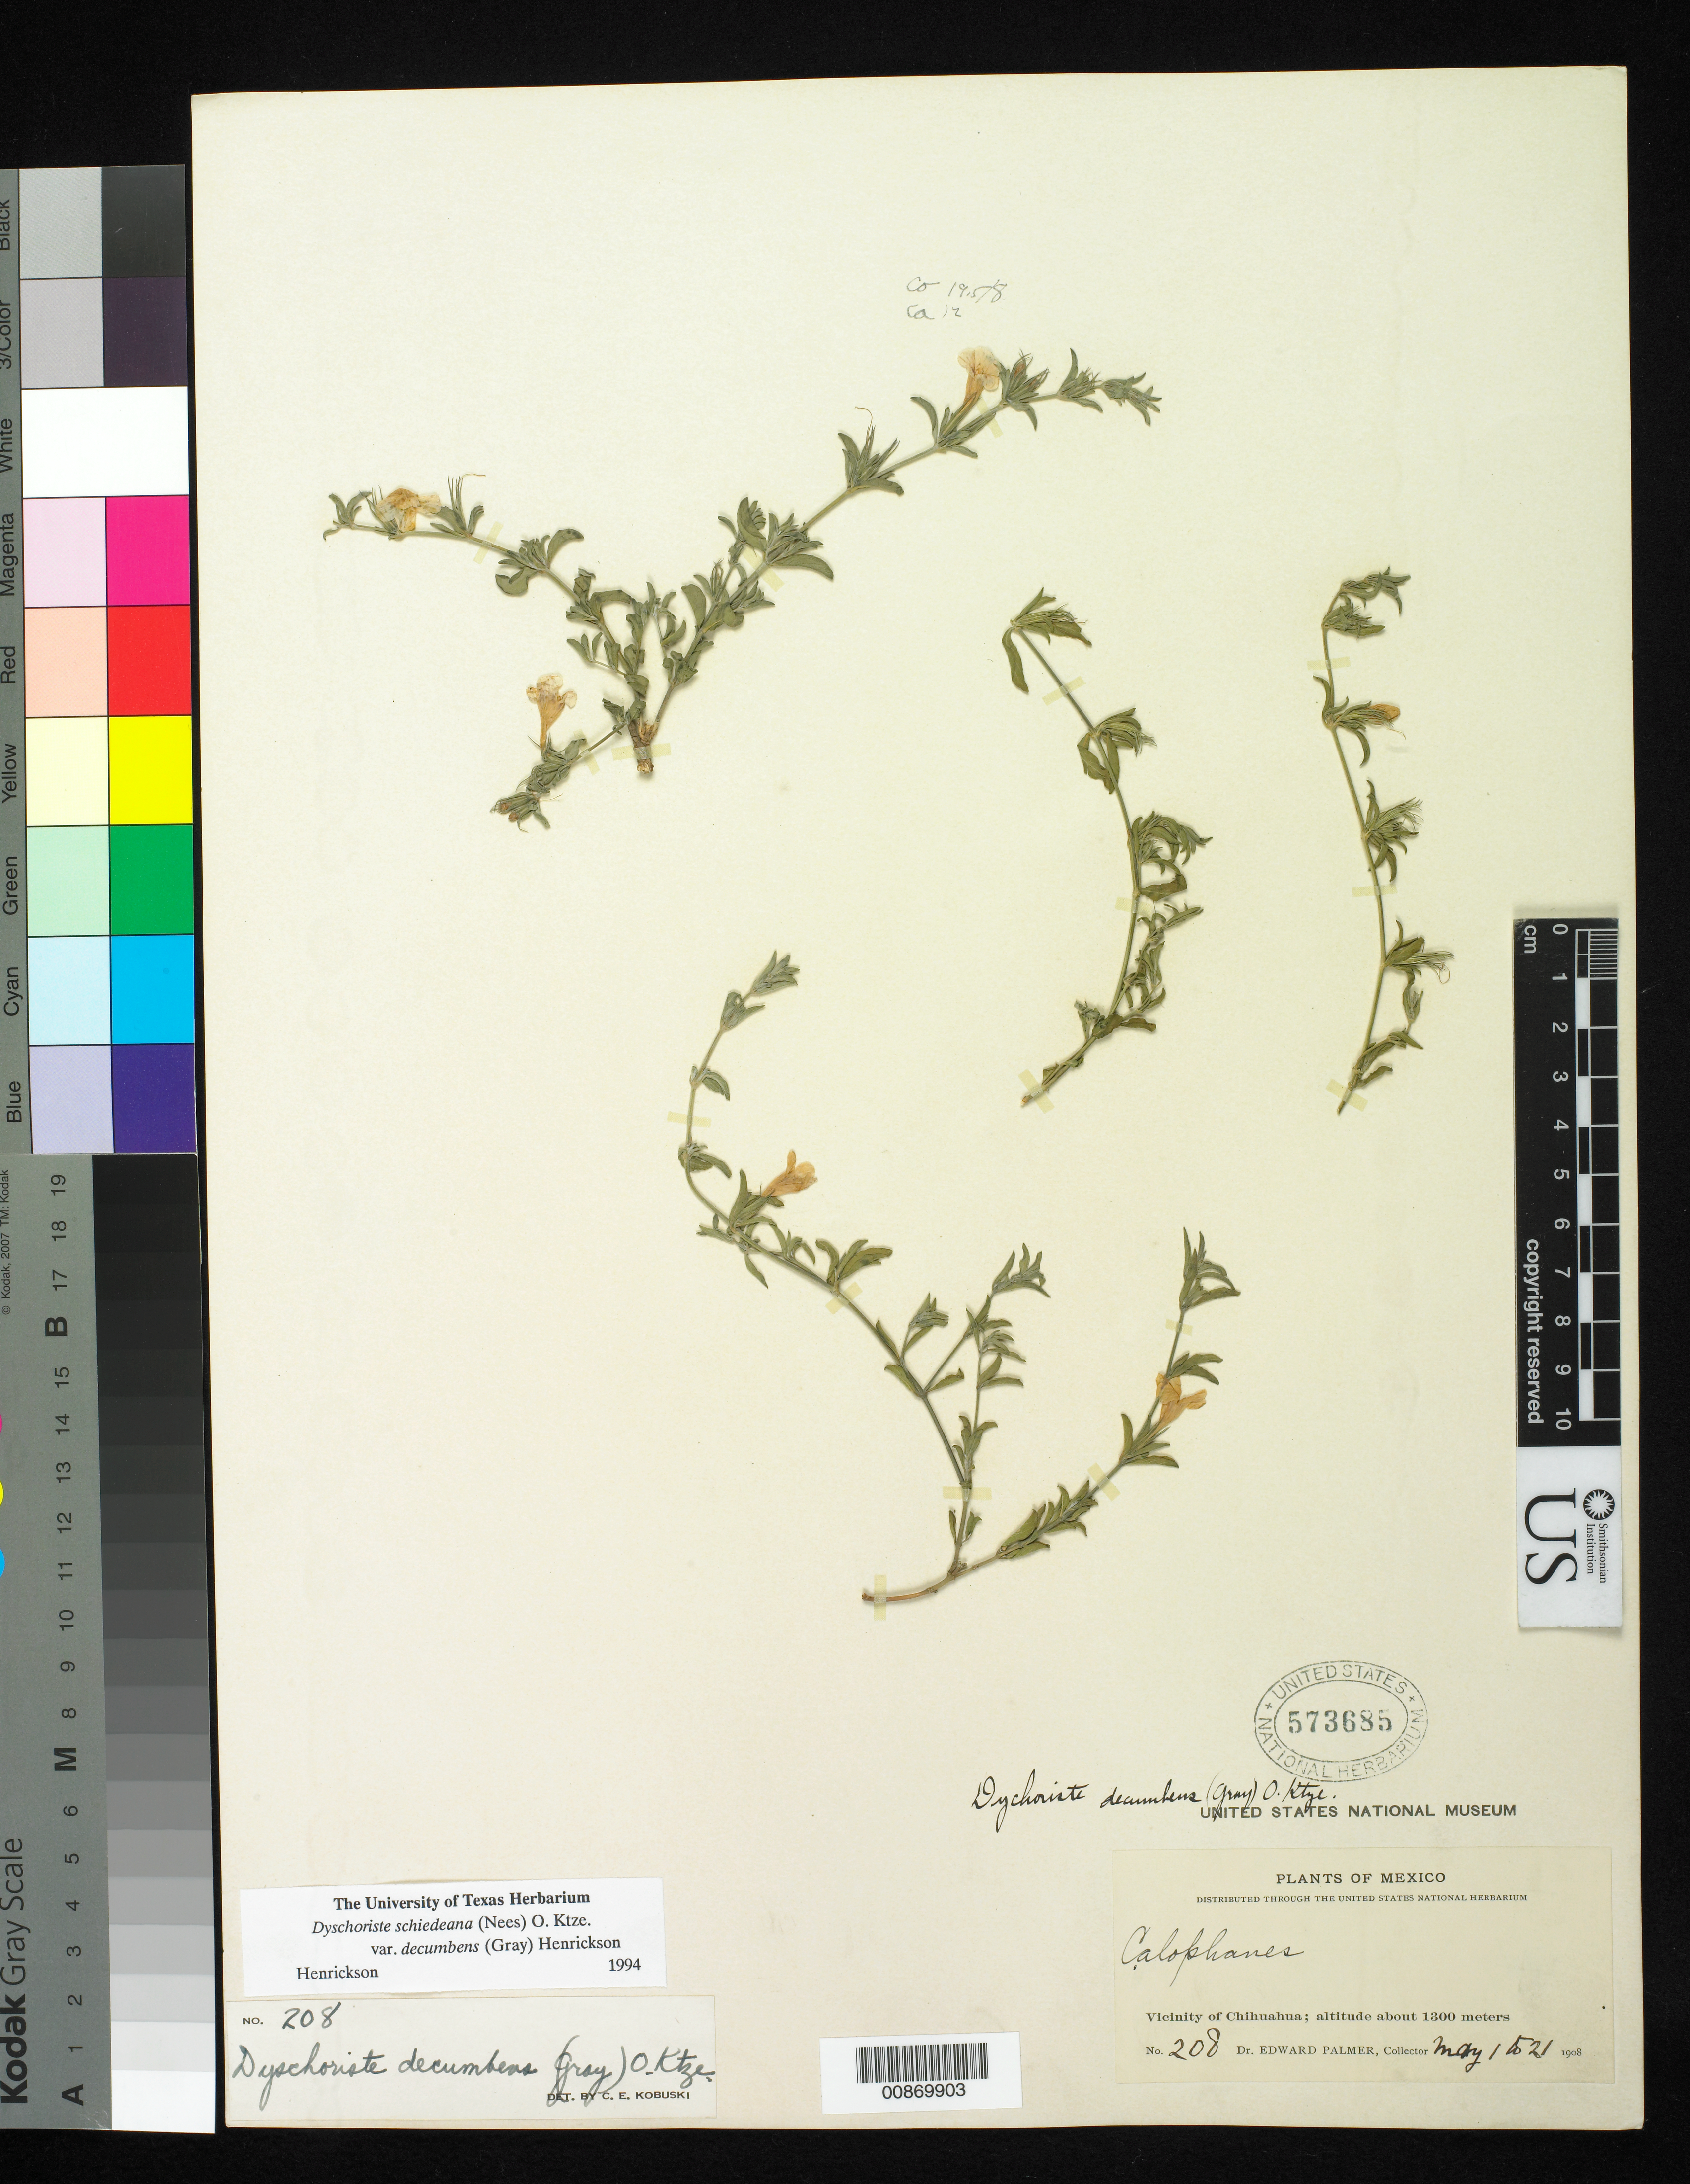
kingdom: Plantae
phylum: Tracheophyta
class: Magnoliopsida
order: Lamiales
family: Acanthaceae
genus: Dyschoriste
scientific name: Dyschoriste schiedeana var. decumbens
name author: (A. Gray) Henrickson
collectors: E. Palmer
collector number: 208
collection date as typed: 01 May 1908 to 21 May 1908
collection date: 1908-05-01/1908-05-21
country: Mexico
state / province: Chihuahua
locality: Vicinity of Chihuahua.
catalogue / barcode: US 573685